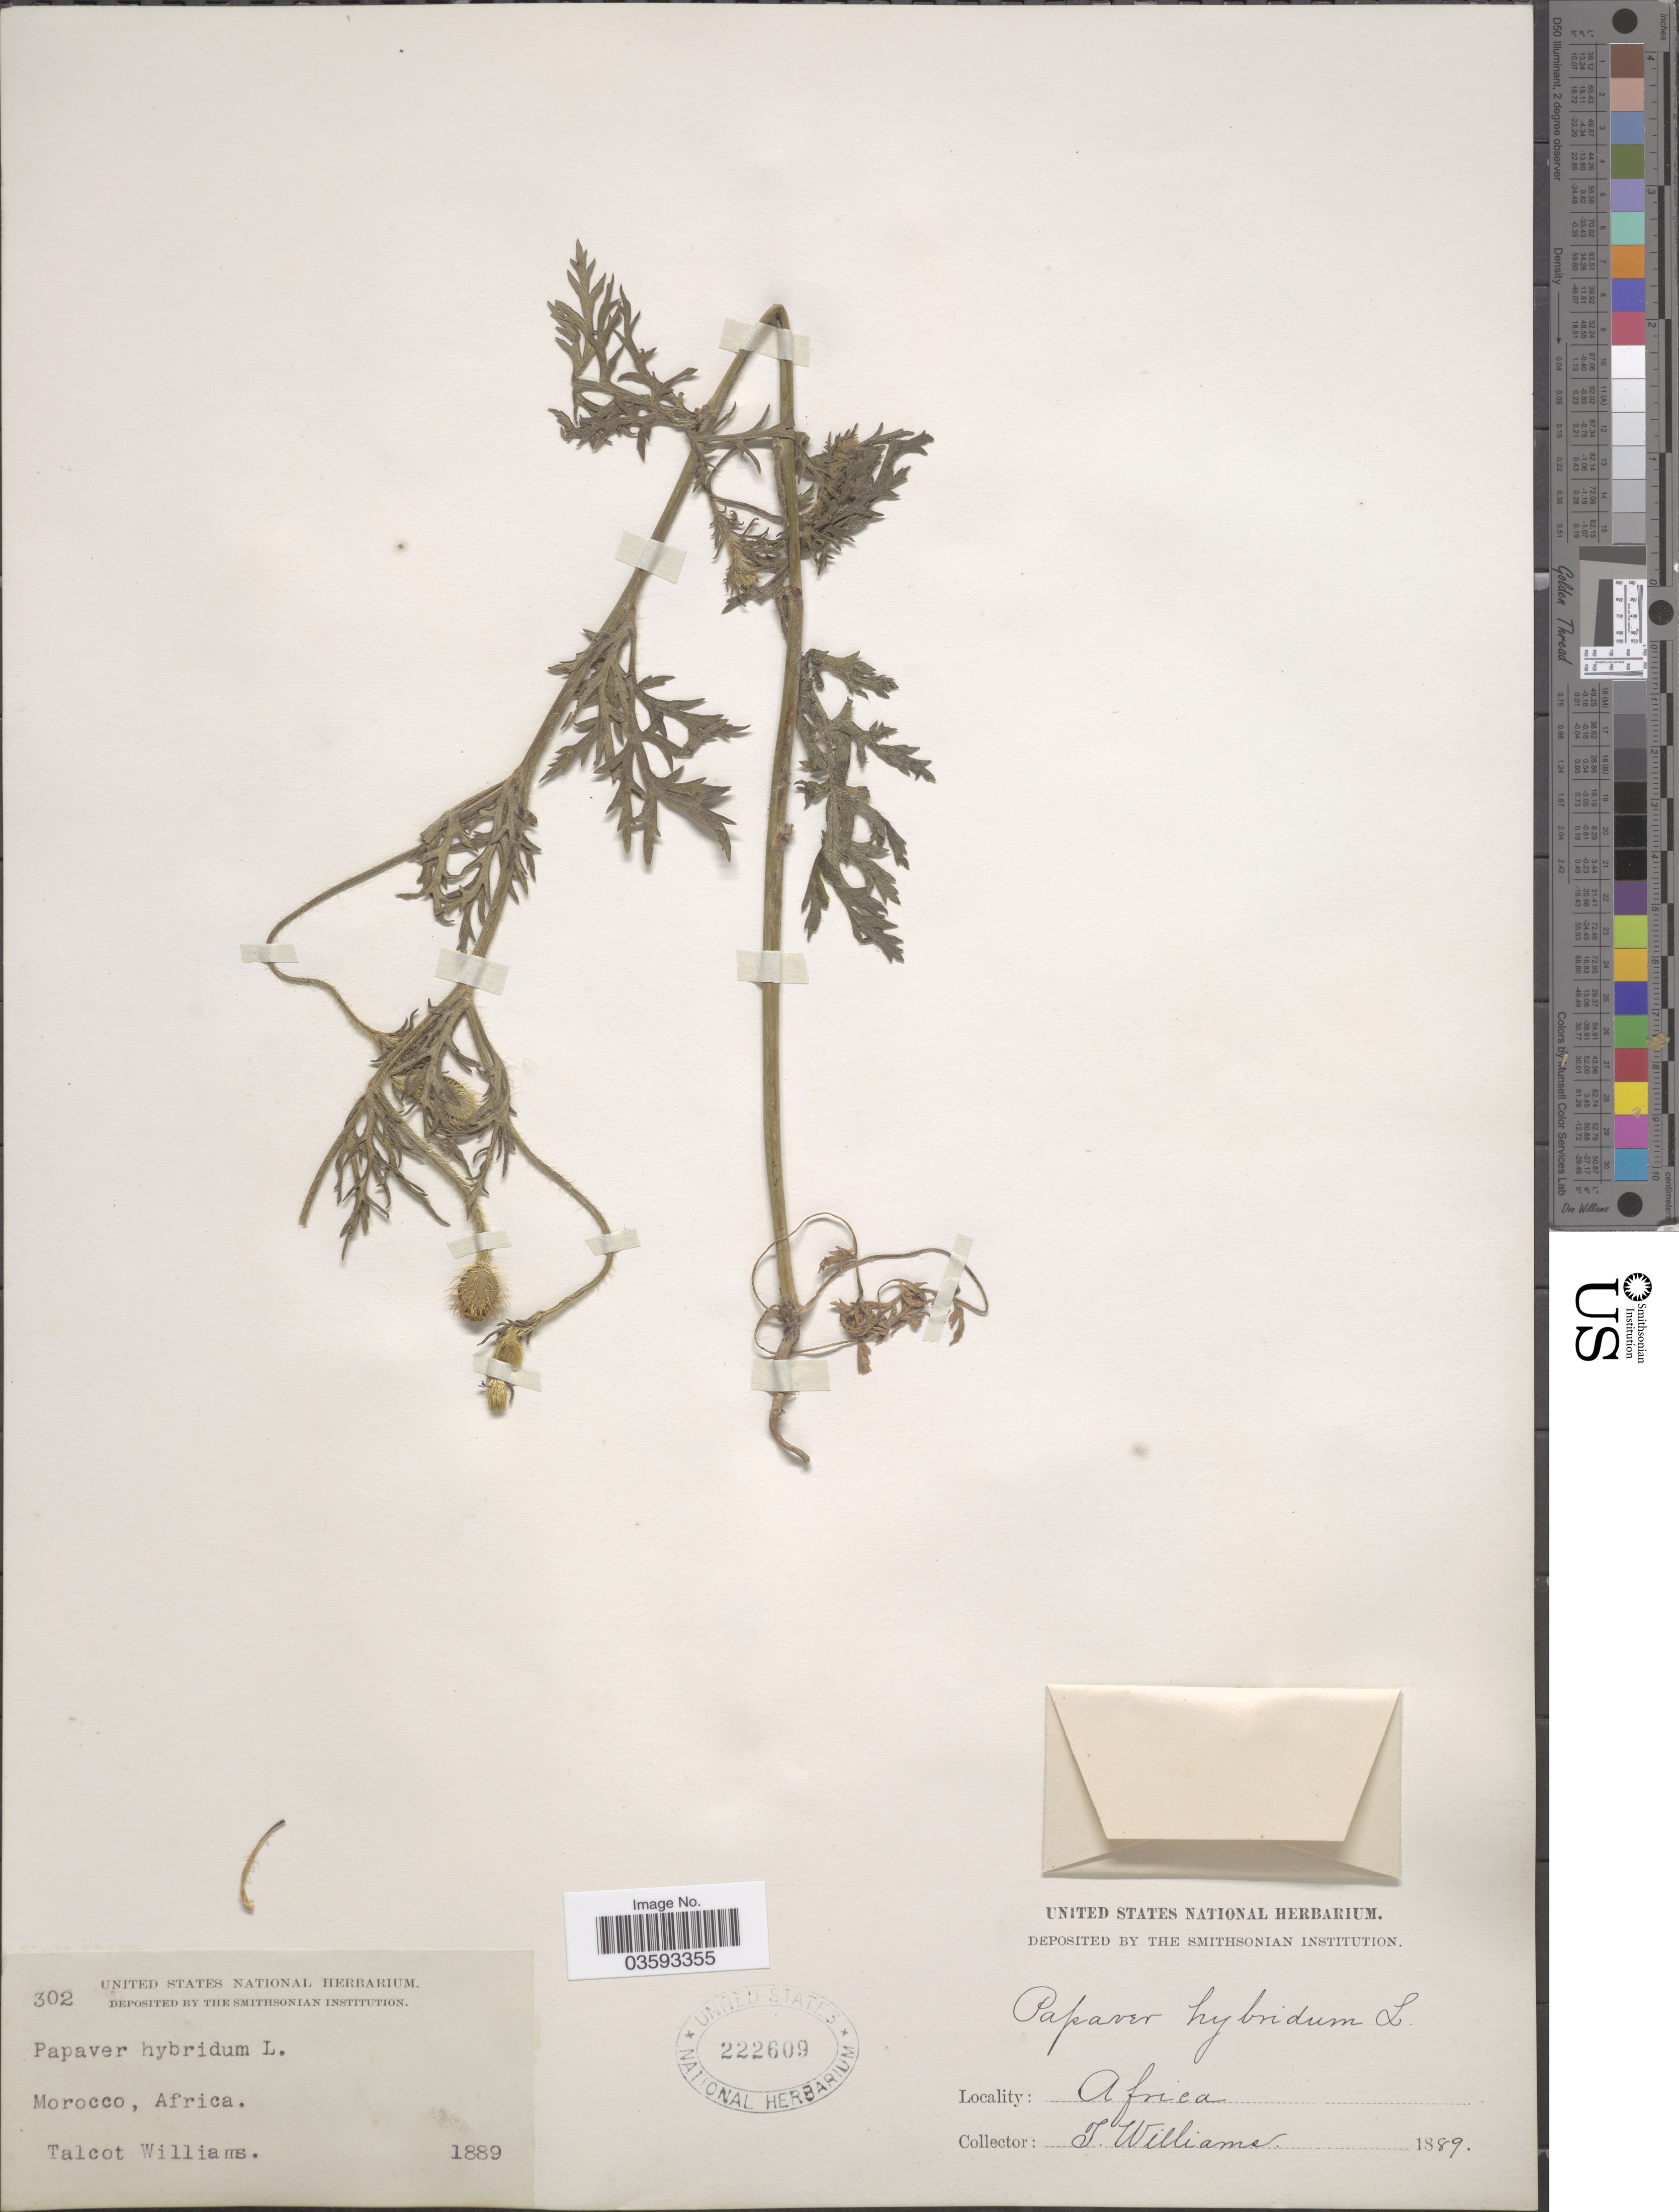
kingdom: Plantae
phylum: Tracheophyta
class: Magnoliopsida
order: Ranunculales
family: Papaveraceae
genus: Papaver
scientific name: Papaver hybridum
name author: L.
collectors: T. Williams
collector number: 302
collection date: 1889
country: Morocco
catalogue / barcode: US 222609